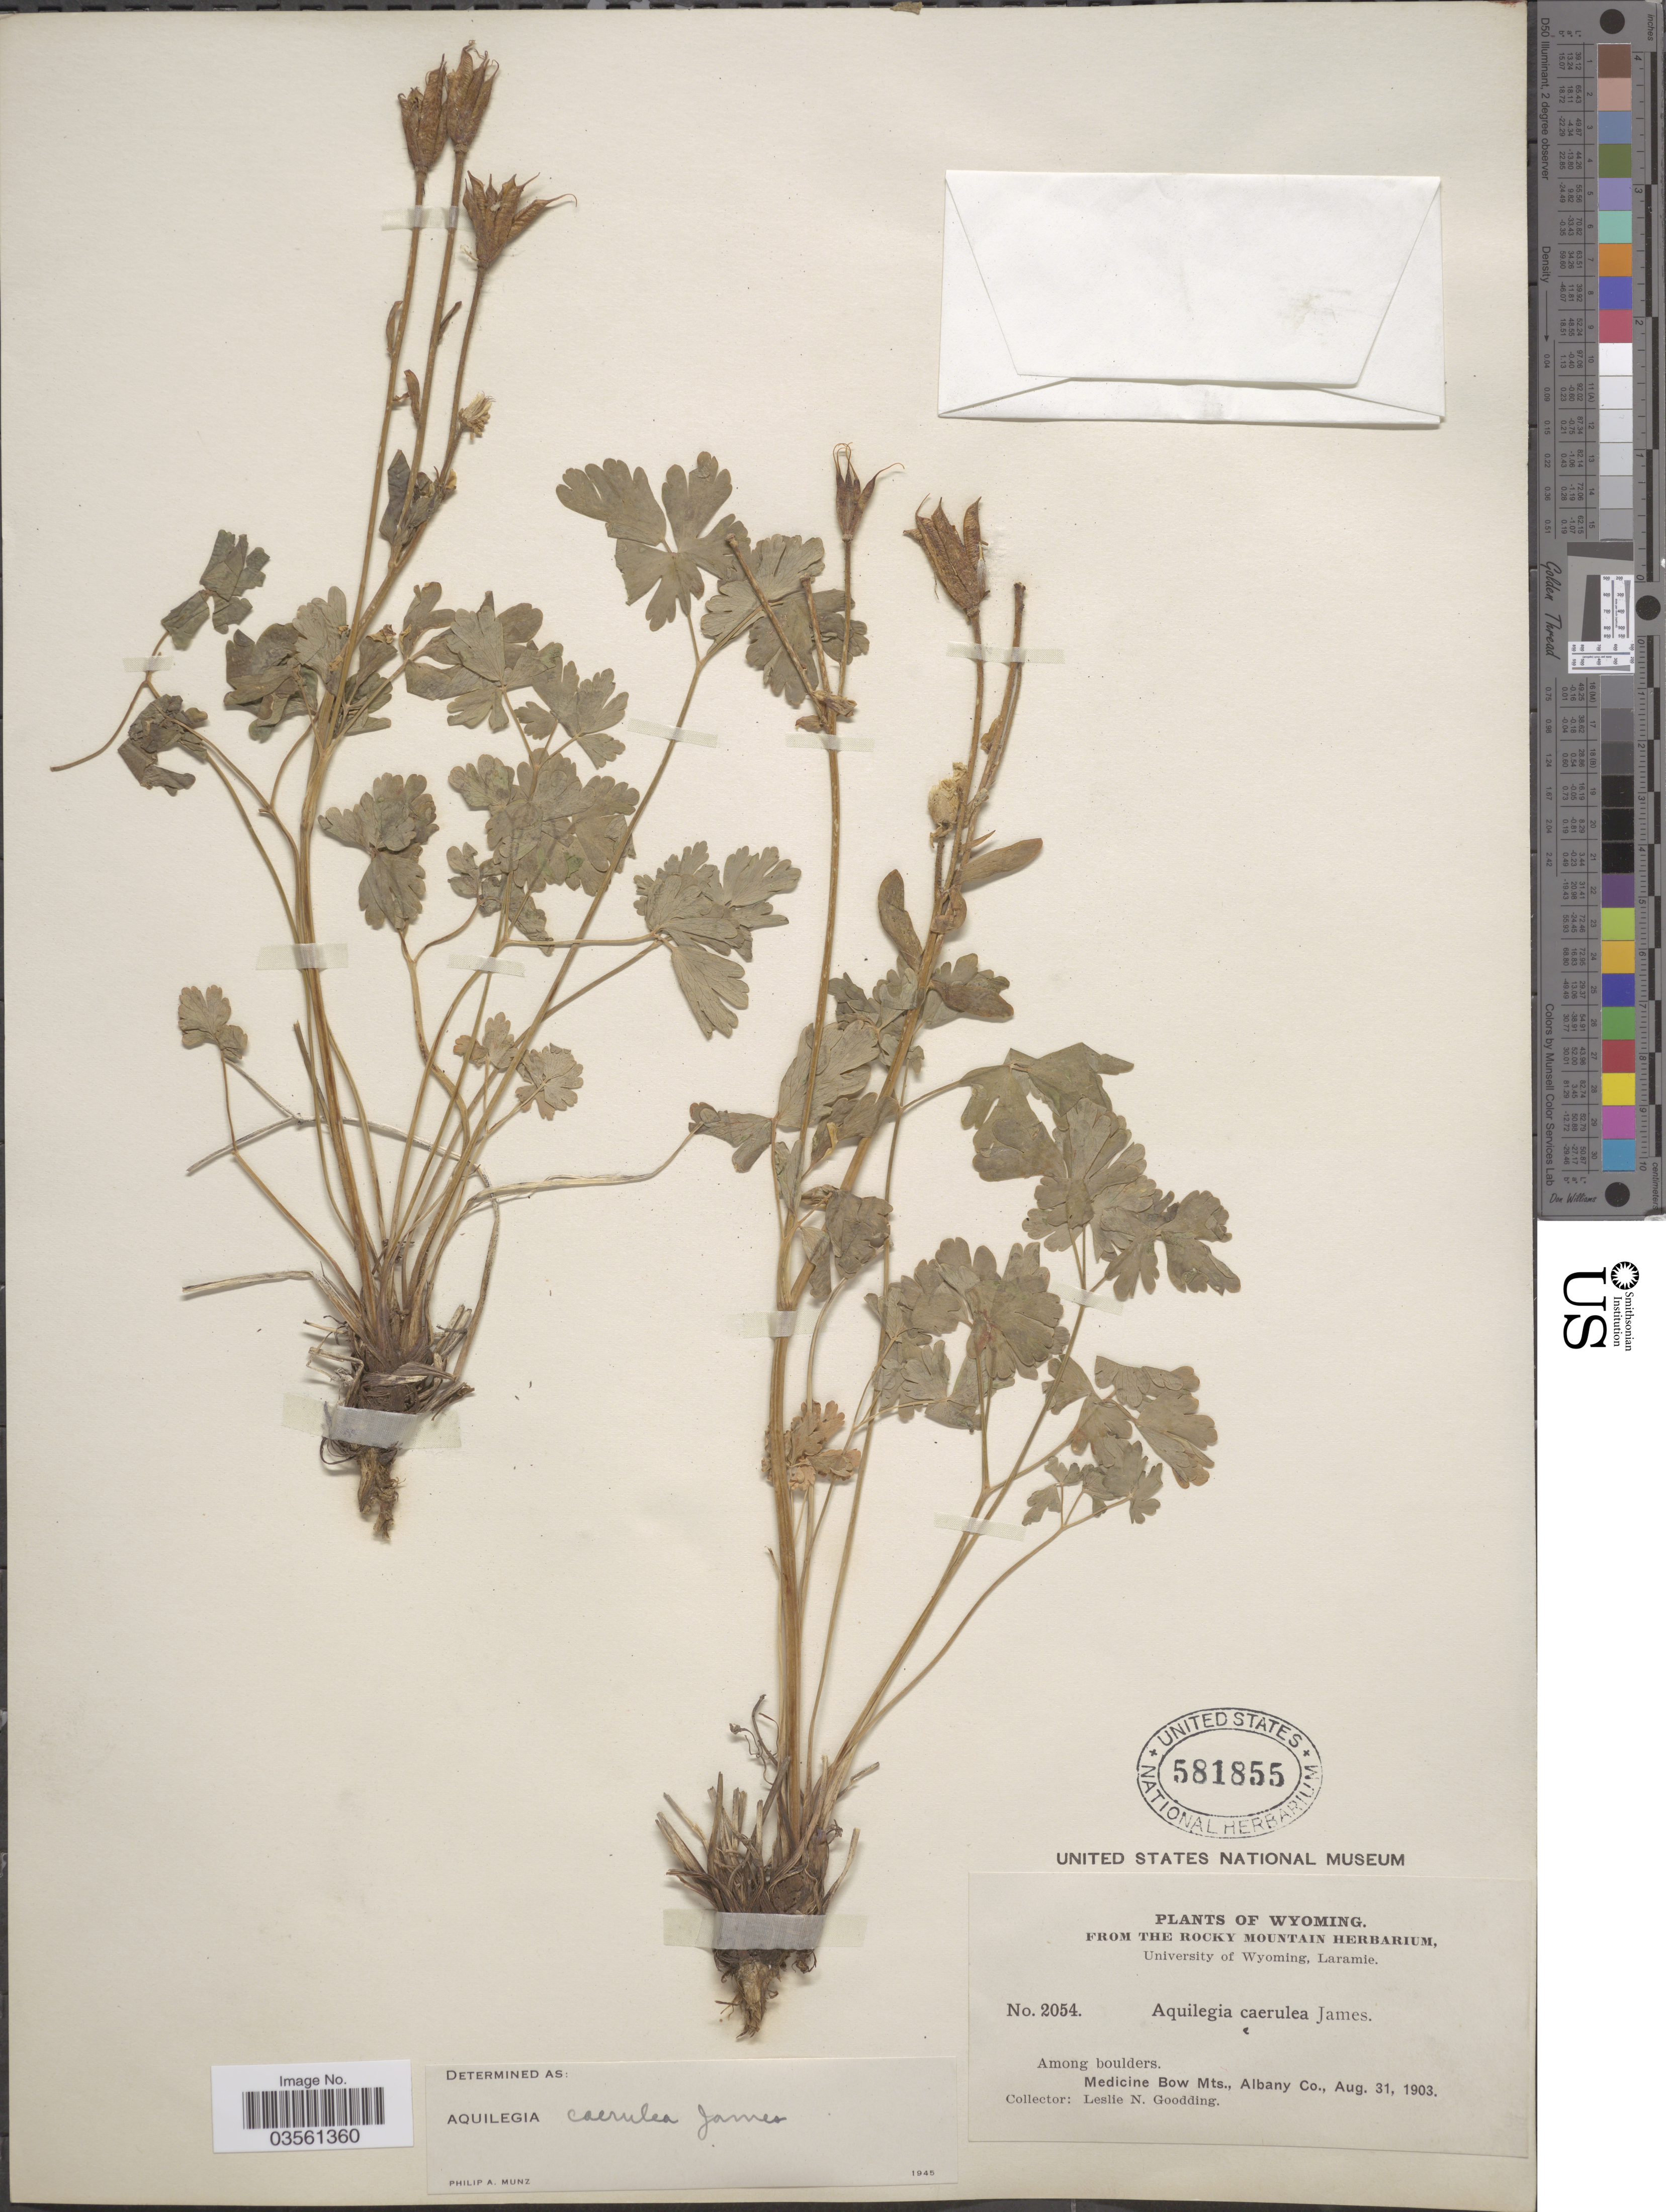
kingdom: Plantae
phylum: Tracheophyta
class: Magnoliopsida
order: Ranunculales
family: Ranunculaceae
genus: Aquilegia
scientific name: Aquilegia coerulea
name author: E. James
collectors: L. N. Goodding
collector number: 2054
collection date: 1903-08-31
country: United States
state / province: Wyoming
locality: Medicine Bow Mts., Albany Co.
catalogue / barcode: US 581855